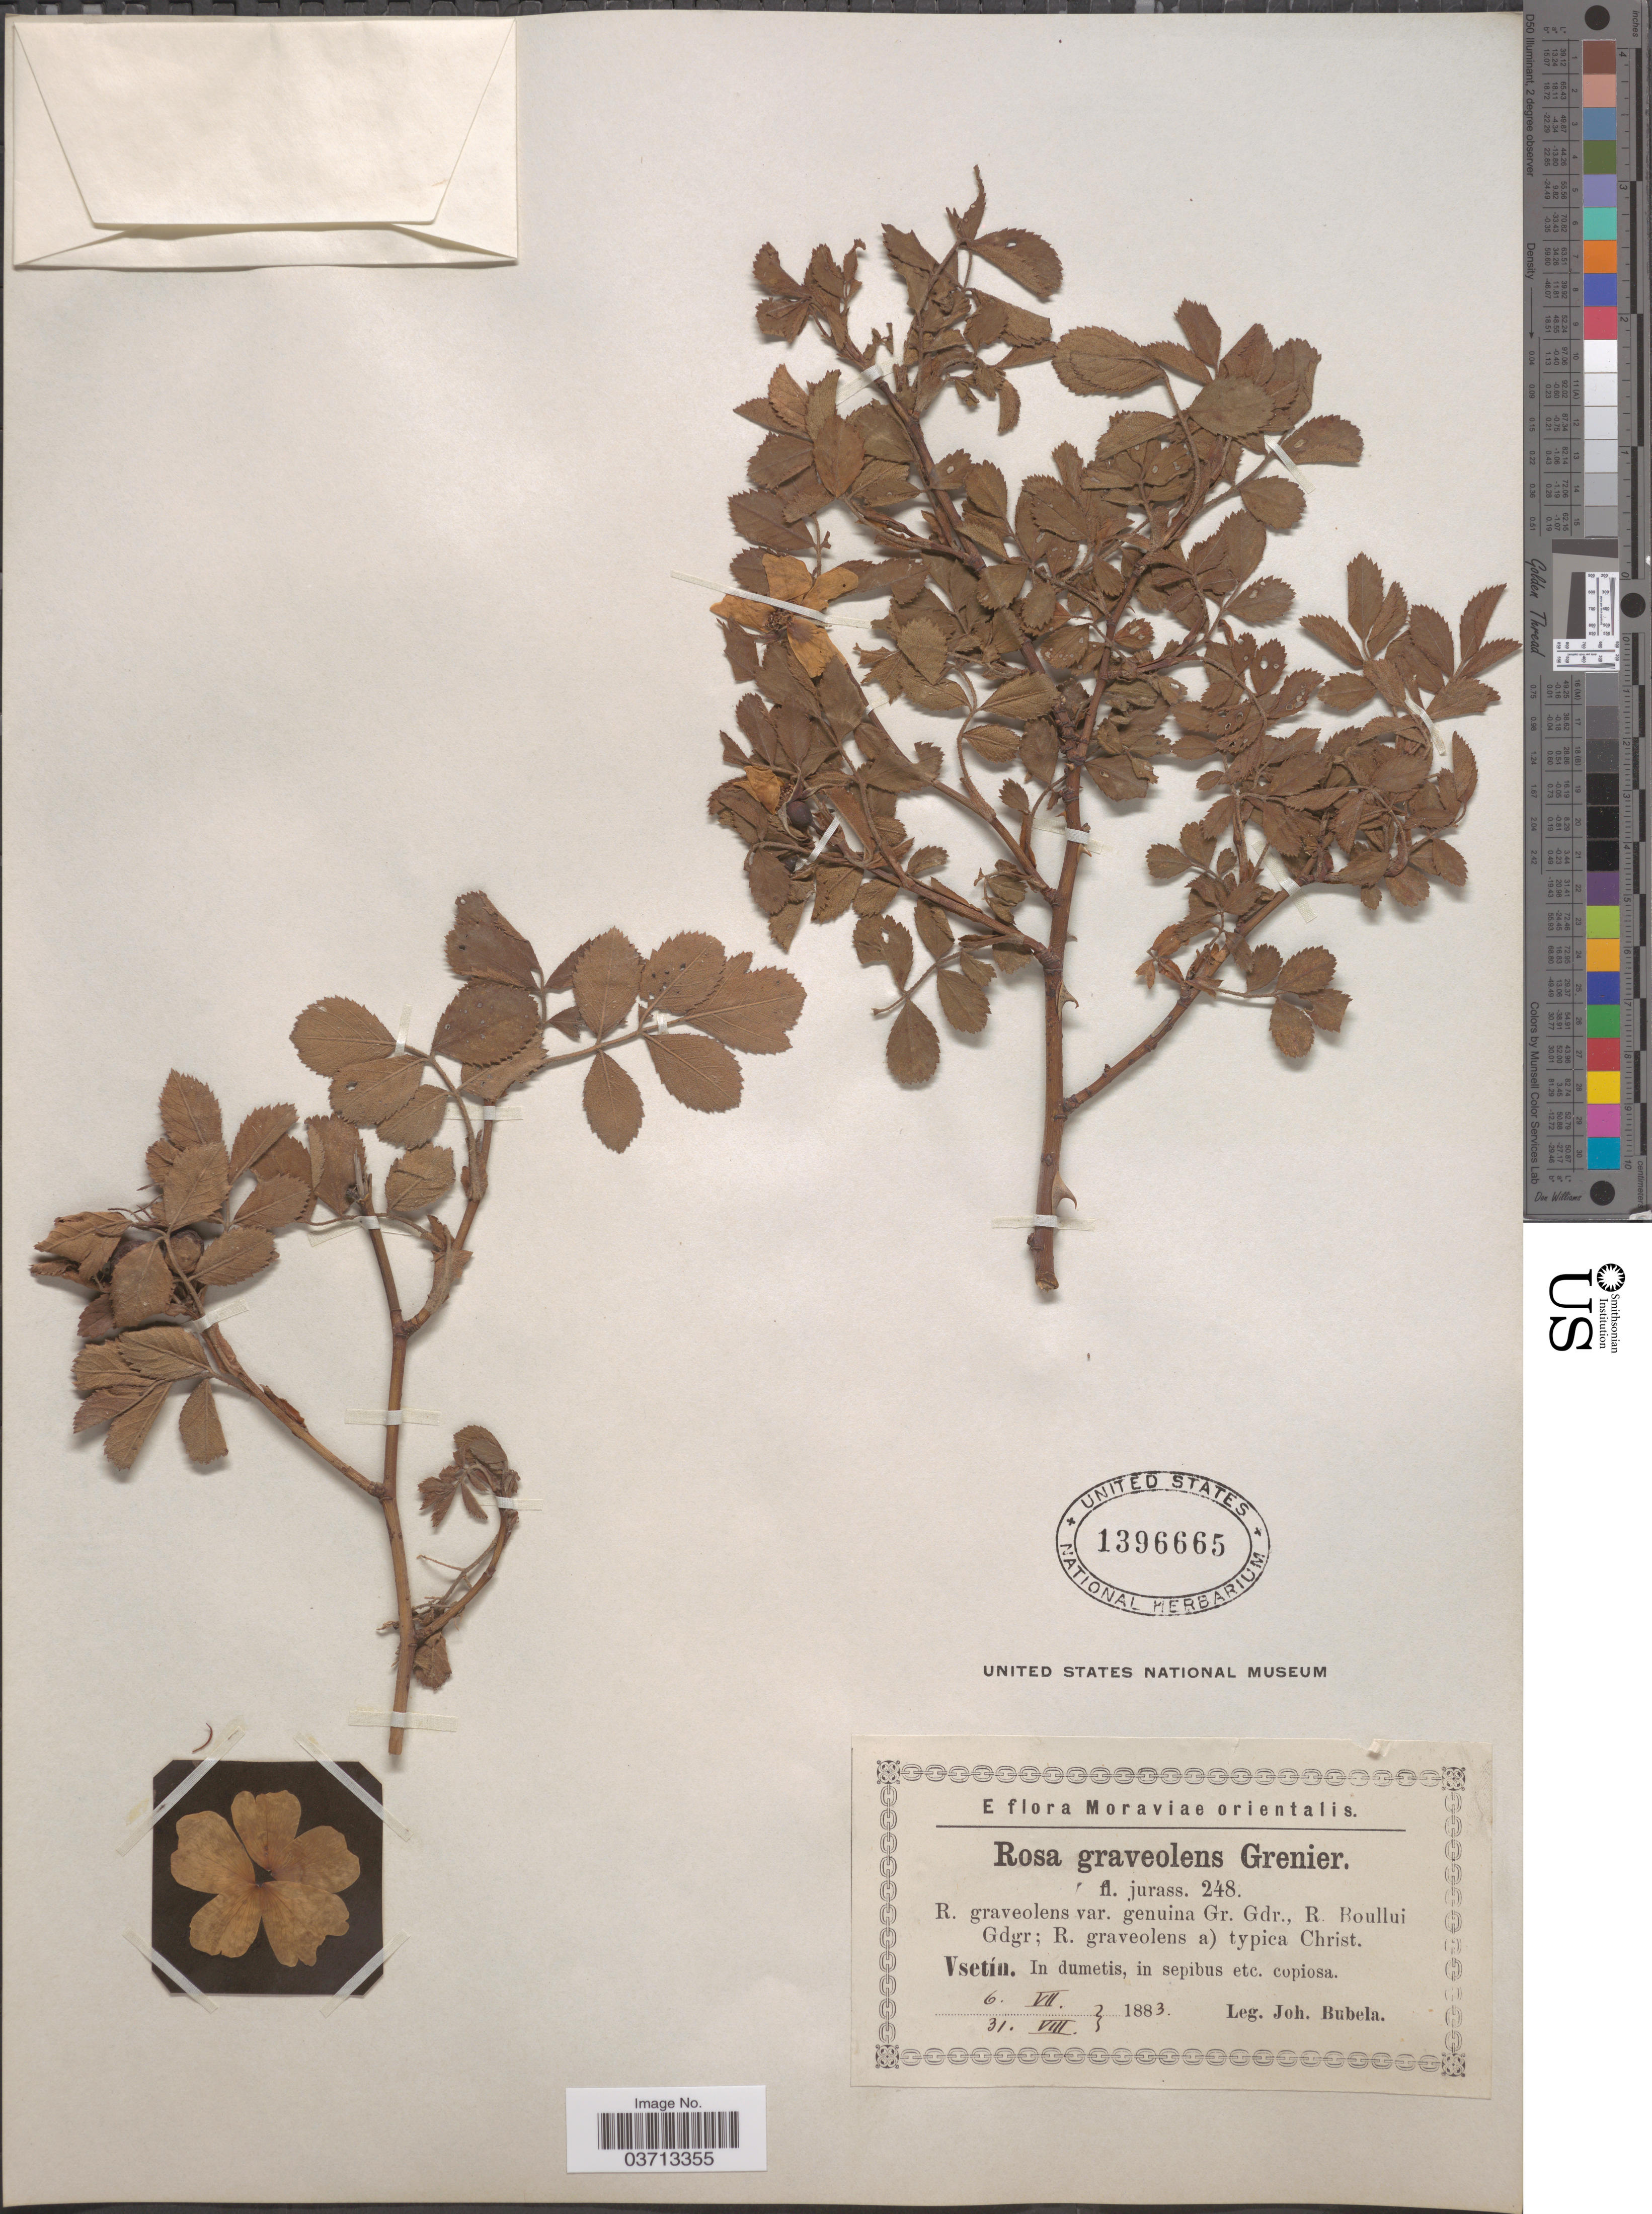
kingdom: Plantae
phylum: Tracheophyta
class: Magnoliopsida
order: Rosales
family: Rosaceae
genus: Rosa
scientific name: Rosa graveolens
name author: Gren.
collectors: J. Bubela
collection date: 1883-07-06/1883-08-31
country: Czechia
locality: Vsetín. In dumetis, in sepibus etc. copiosa.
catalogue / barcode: US 1396665